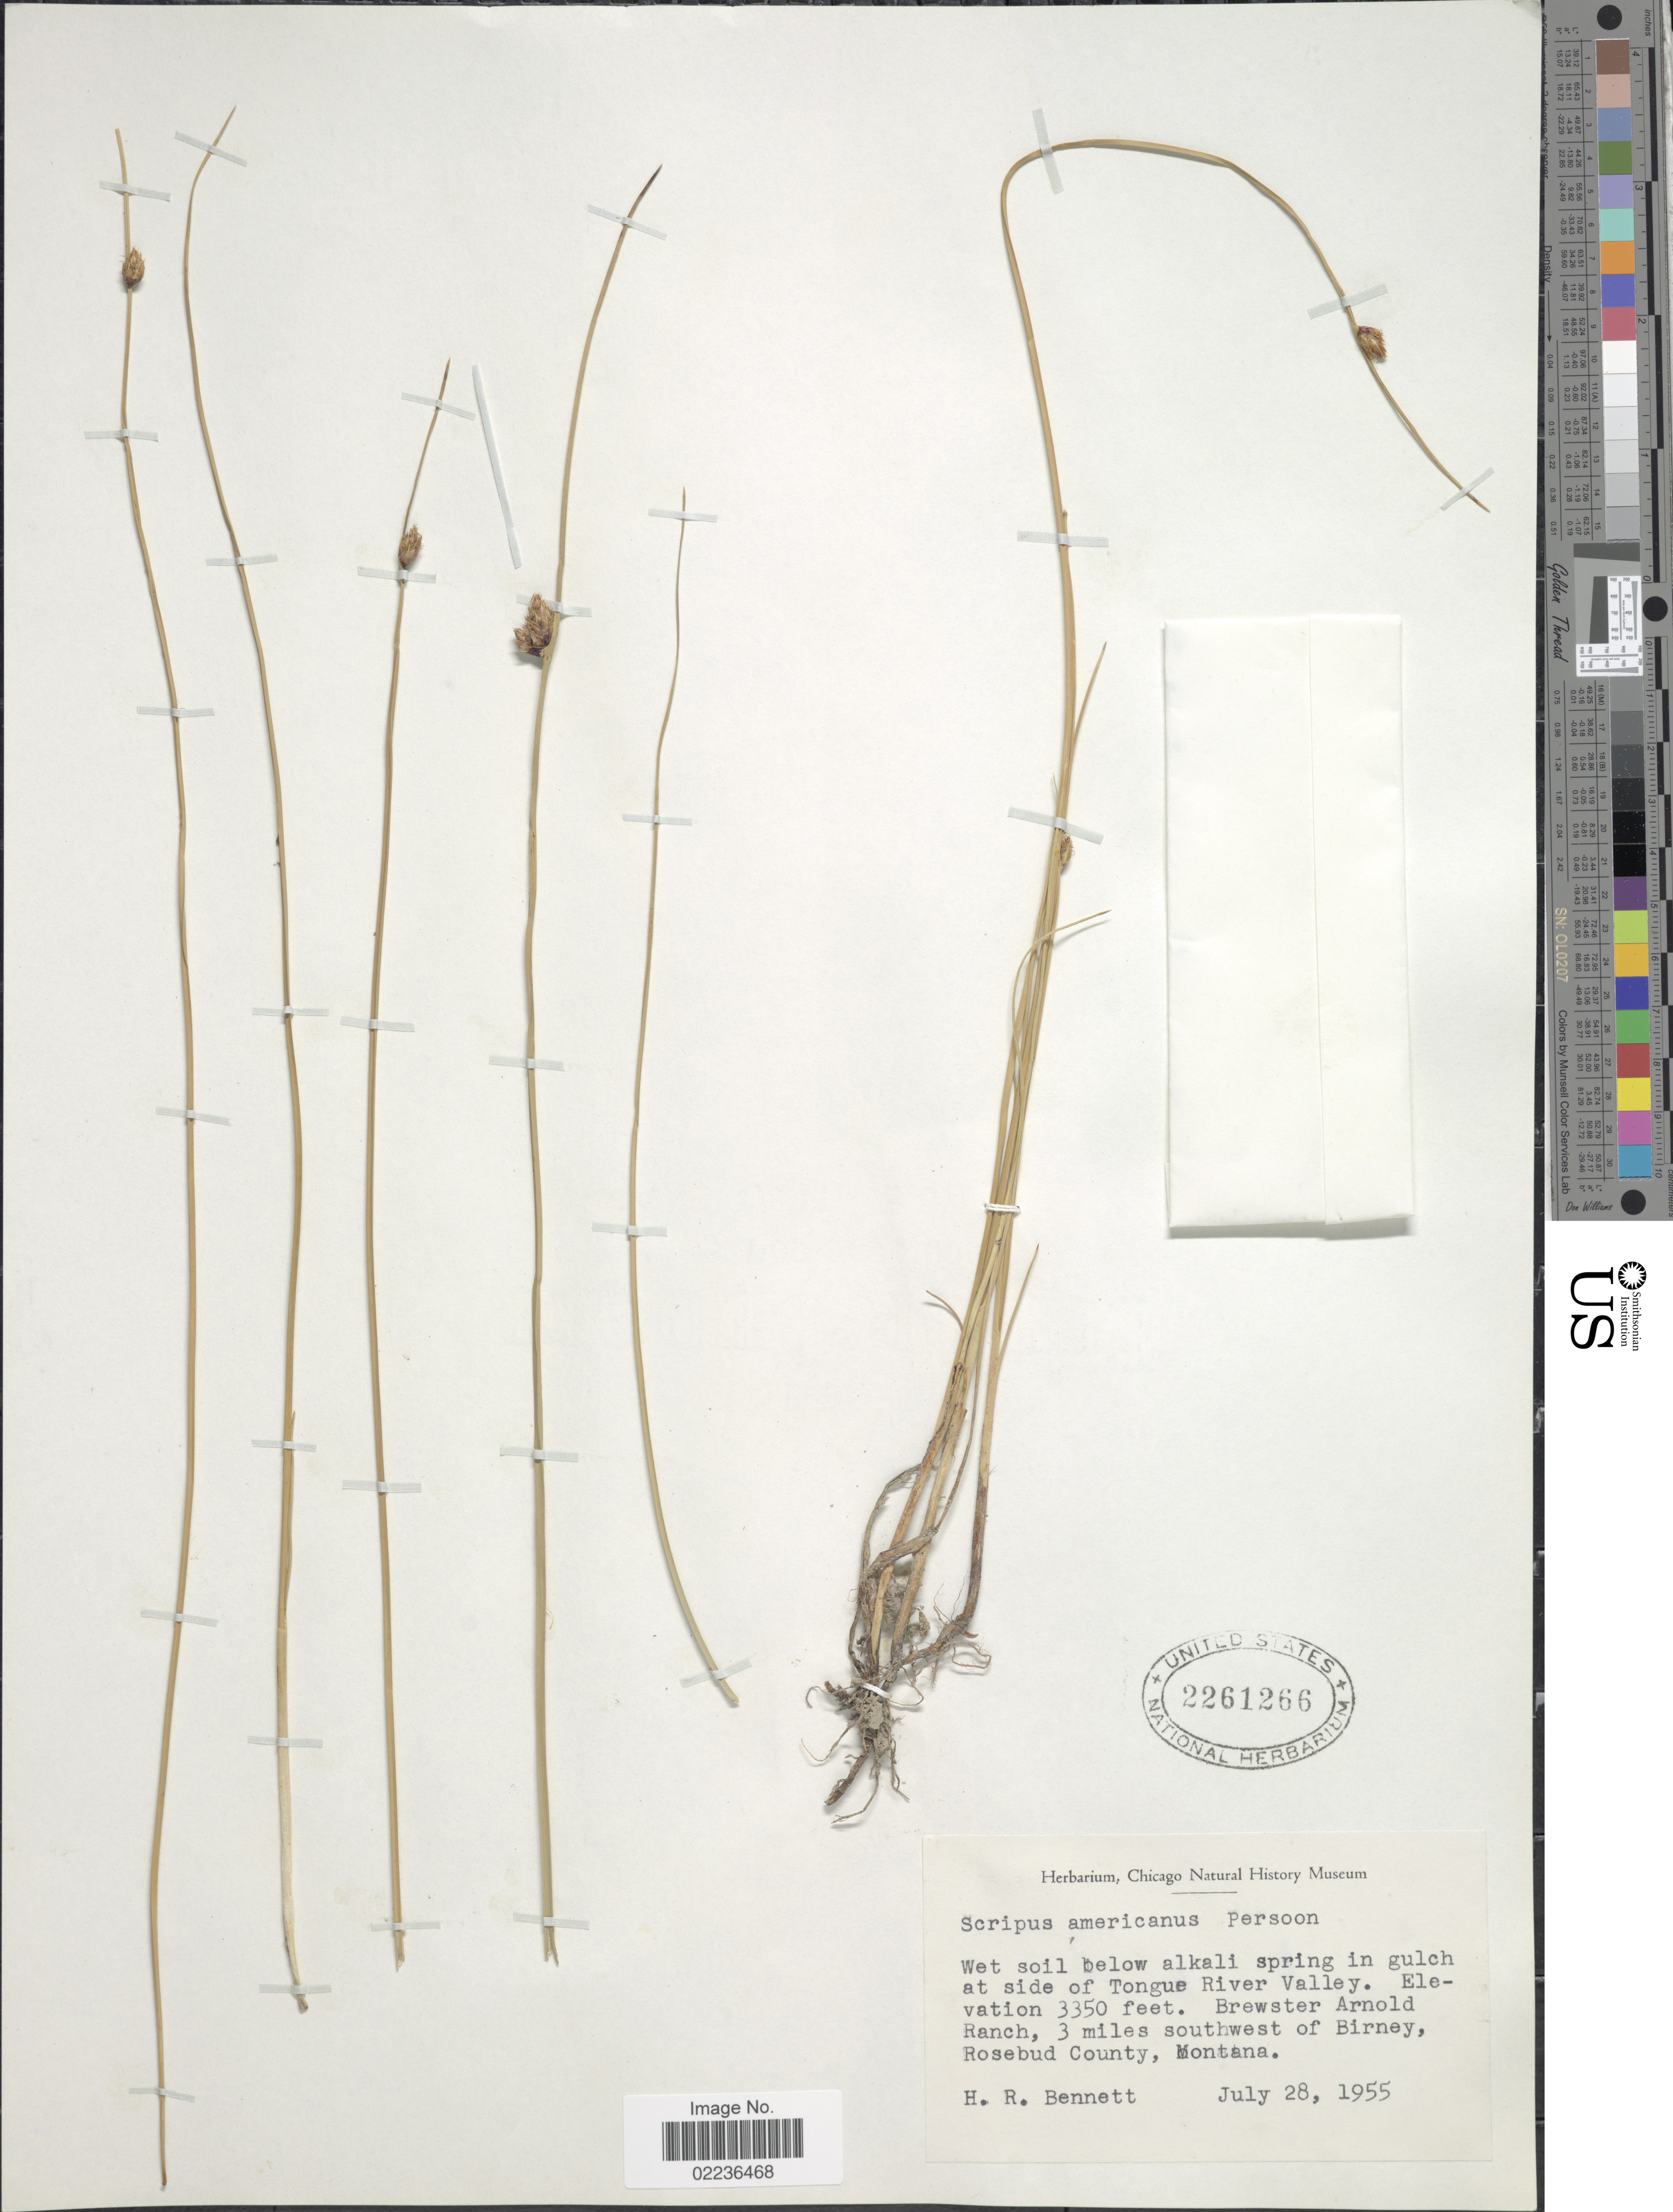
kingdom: Plantae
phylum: Tracheophyta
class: Liliopsida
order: Poales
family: Cyperaceae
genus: Schoenoplectus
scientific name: Schoenoplectus pungens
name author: (Vahl) Palla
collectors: H. R. Bennett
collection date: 1955-07-28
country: United States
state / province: Montana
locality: Wet soil below alkali spring in gulch at side of Tongue River Valley, Brwester Arnold Ranch, 3 miles southwest of Birney, Rosebud County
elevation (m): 1021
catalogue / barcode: US 2261266